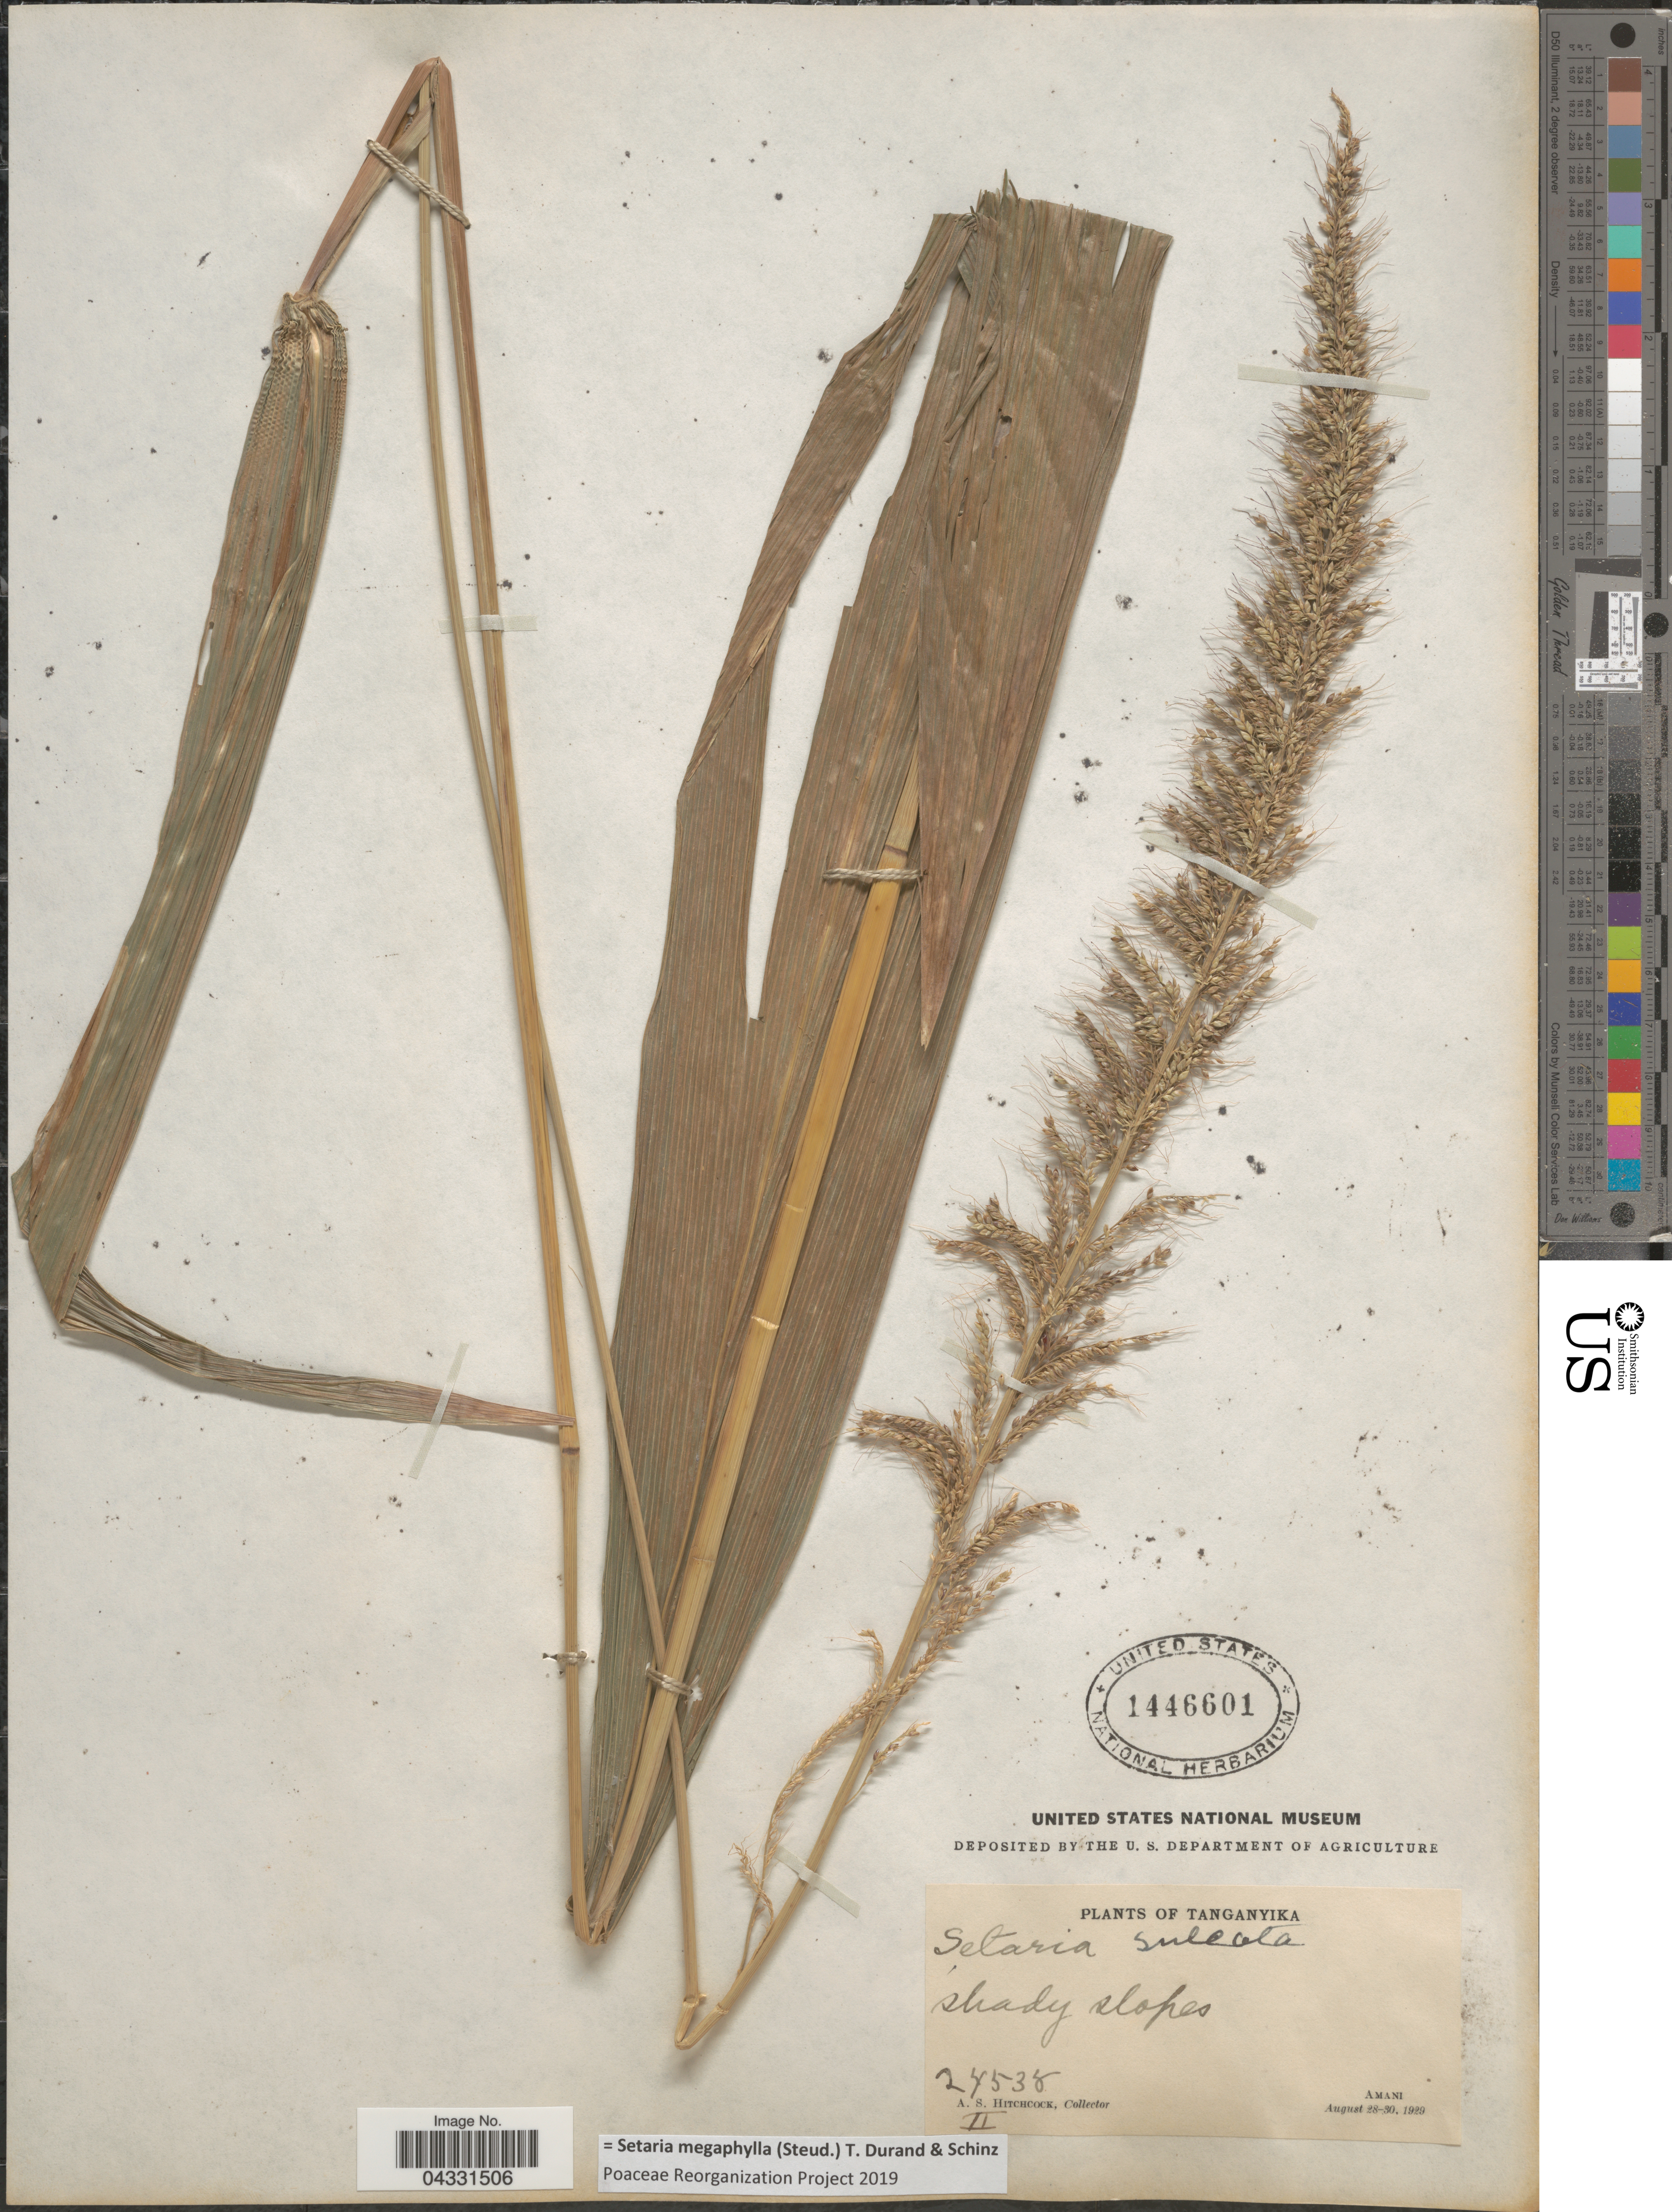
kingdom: Plantae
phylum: Tracheophyta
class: Liliopsida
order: Poales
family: Poaceae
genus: Setaria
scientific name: Setaria megaphylla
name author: (Steud.) Durieu & Schinz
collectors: A. S. Hitchcock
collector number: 24538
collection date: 1929-08-28/1929-08-30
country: Tanzania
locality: Tanganyika. Shady slopes. Amani.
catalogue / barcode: US 1446601